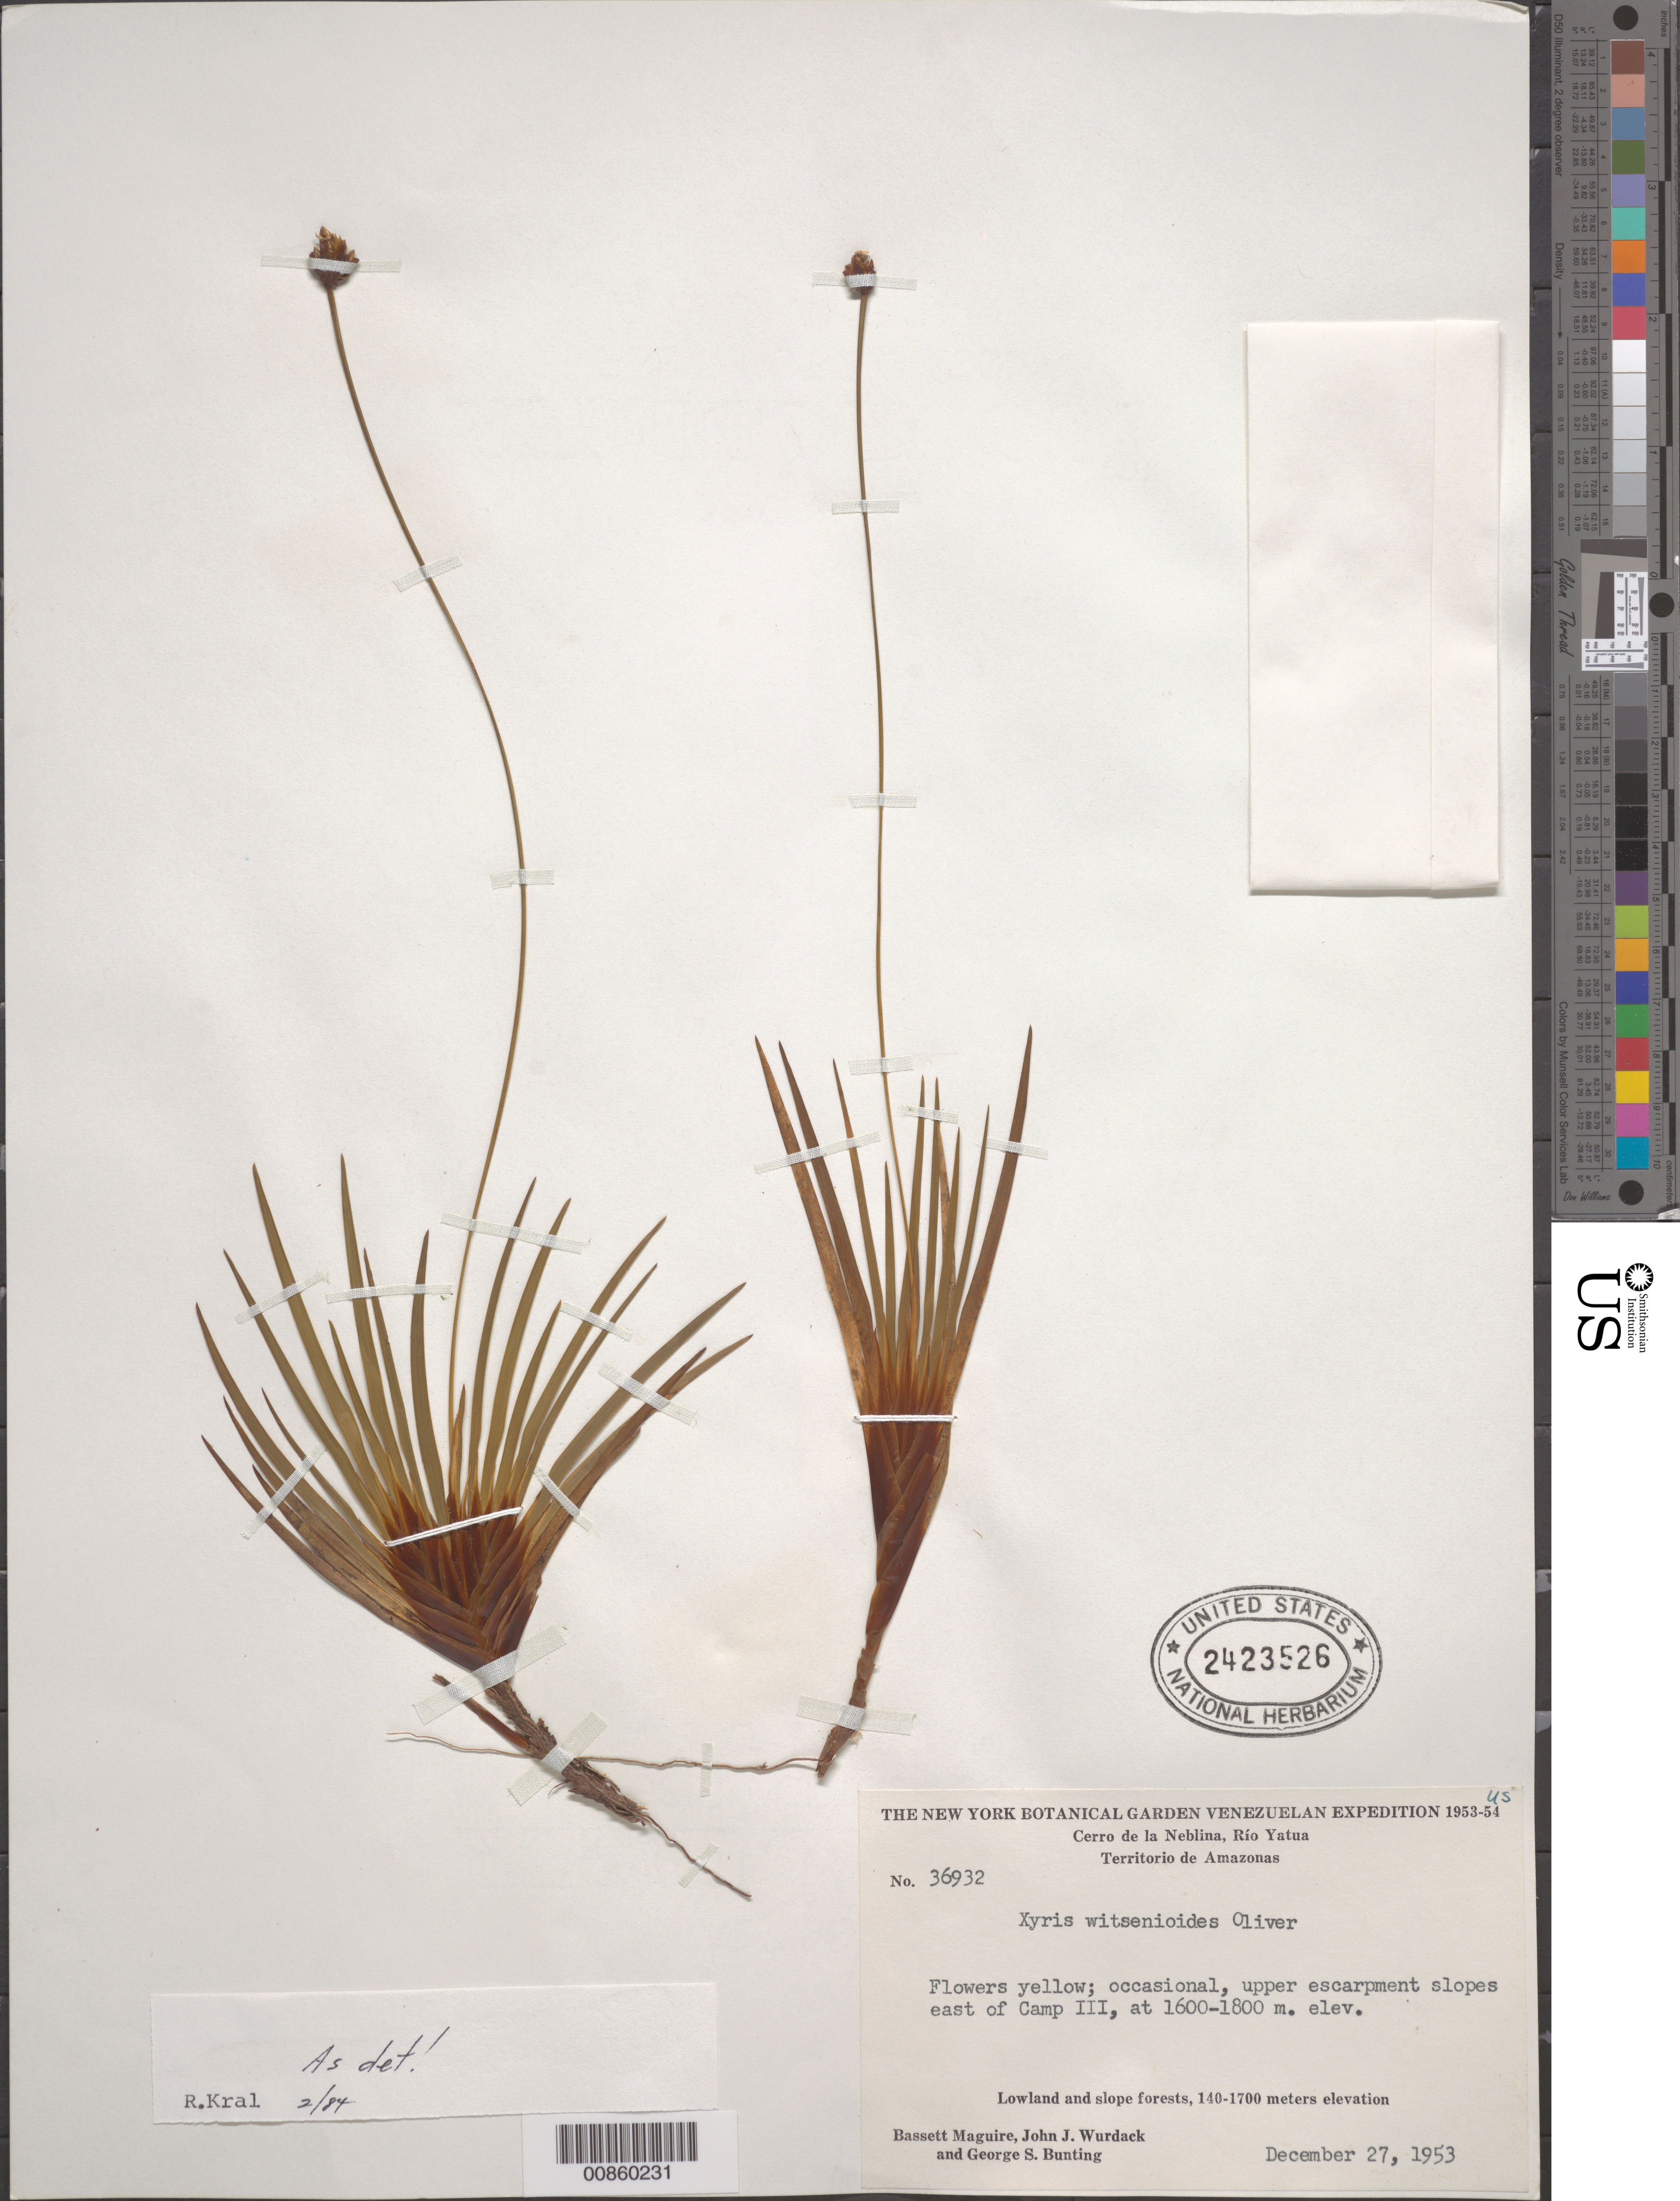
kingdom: Plantae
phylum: Tracheophyta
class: Liliopsida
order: Poales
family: Xyridaceae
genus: Xyris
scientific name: Xyris witsenioides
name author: Oliv. ex Thurn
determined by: Kral, Robert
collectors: B. Maguire, J. J. Wurdack & G. S. Bunting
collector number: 36932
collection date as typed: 27-Dec-54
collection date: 1954-12-27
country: Venezuela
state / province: Amazonas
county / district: Río Negro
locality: Cerro de la Neblina, Río Yatua, E of Camp 3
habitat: Upper escarpment slopes; lowland and slope forests.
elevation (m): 1600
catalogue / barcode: US 2423526